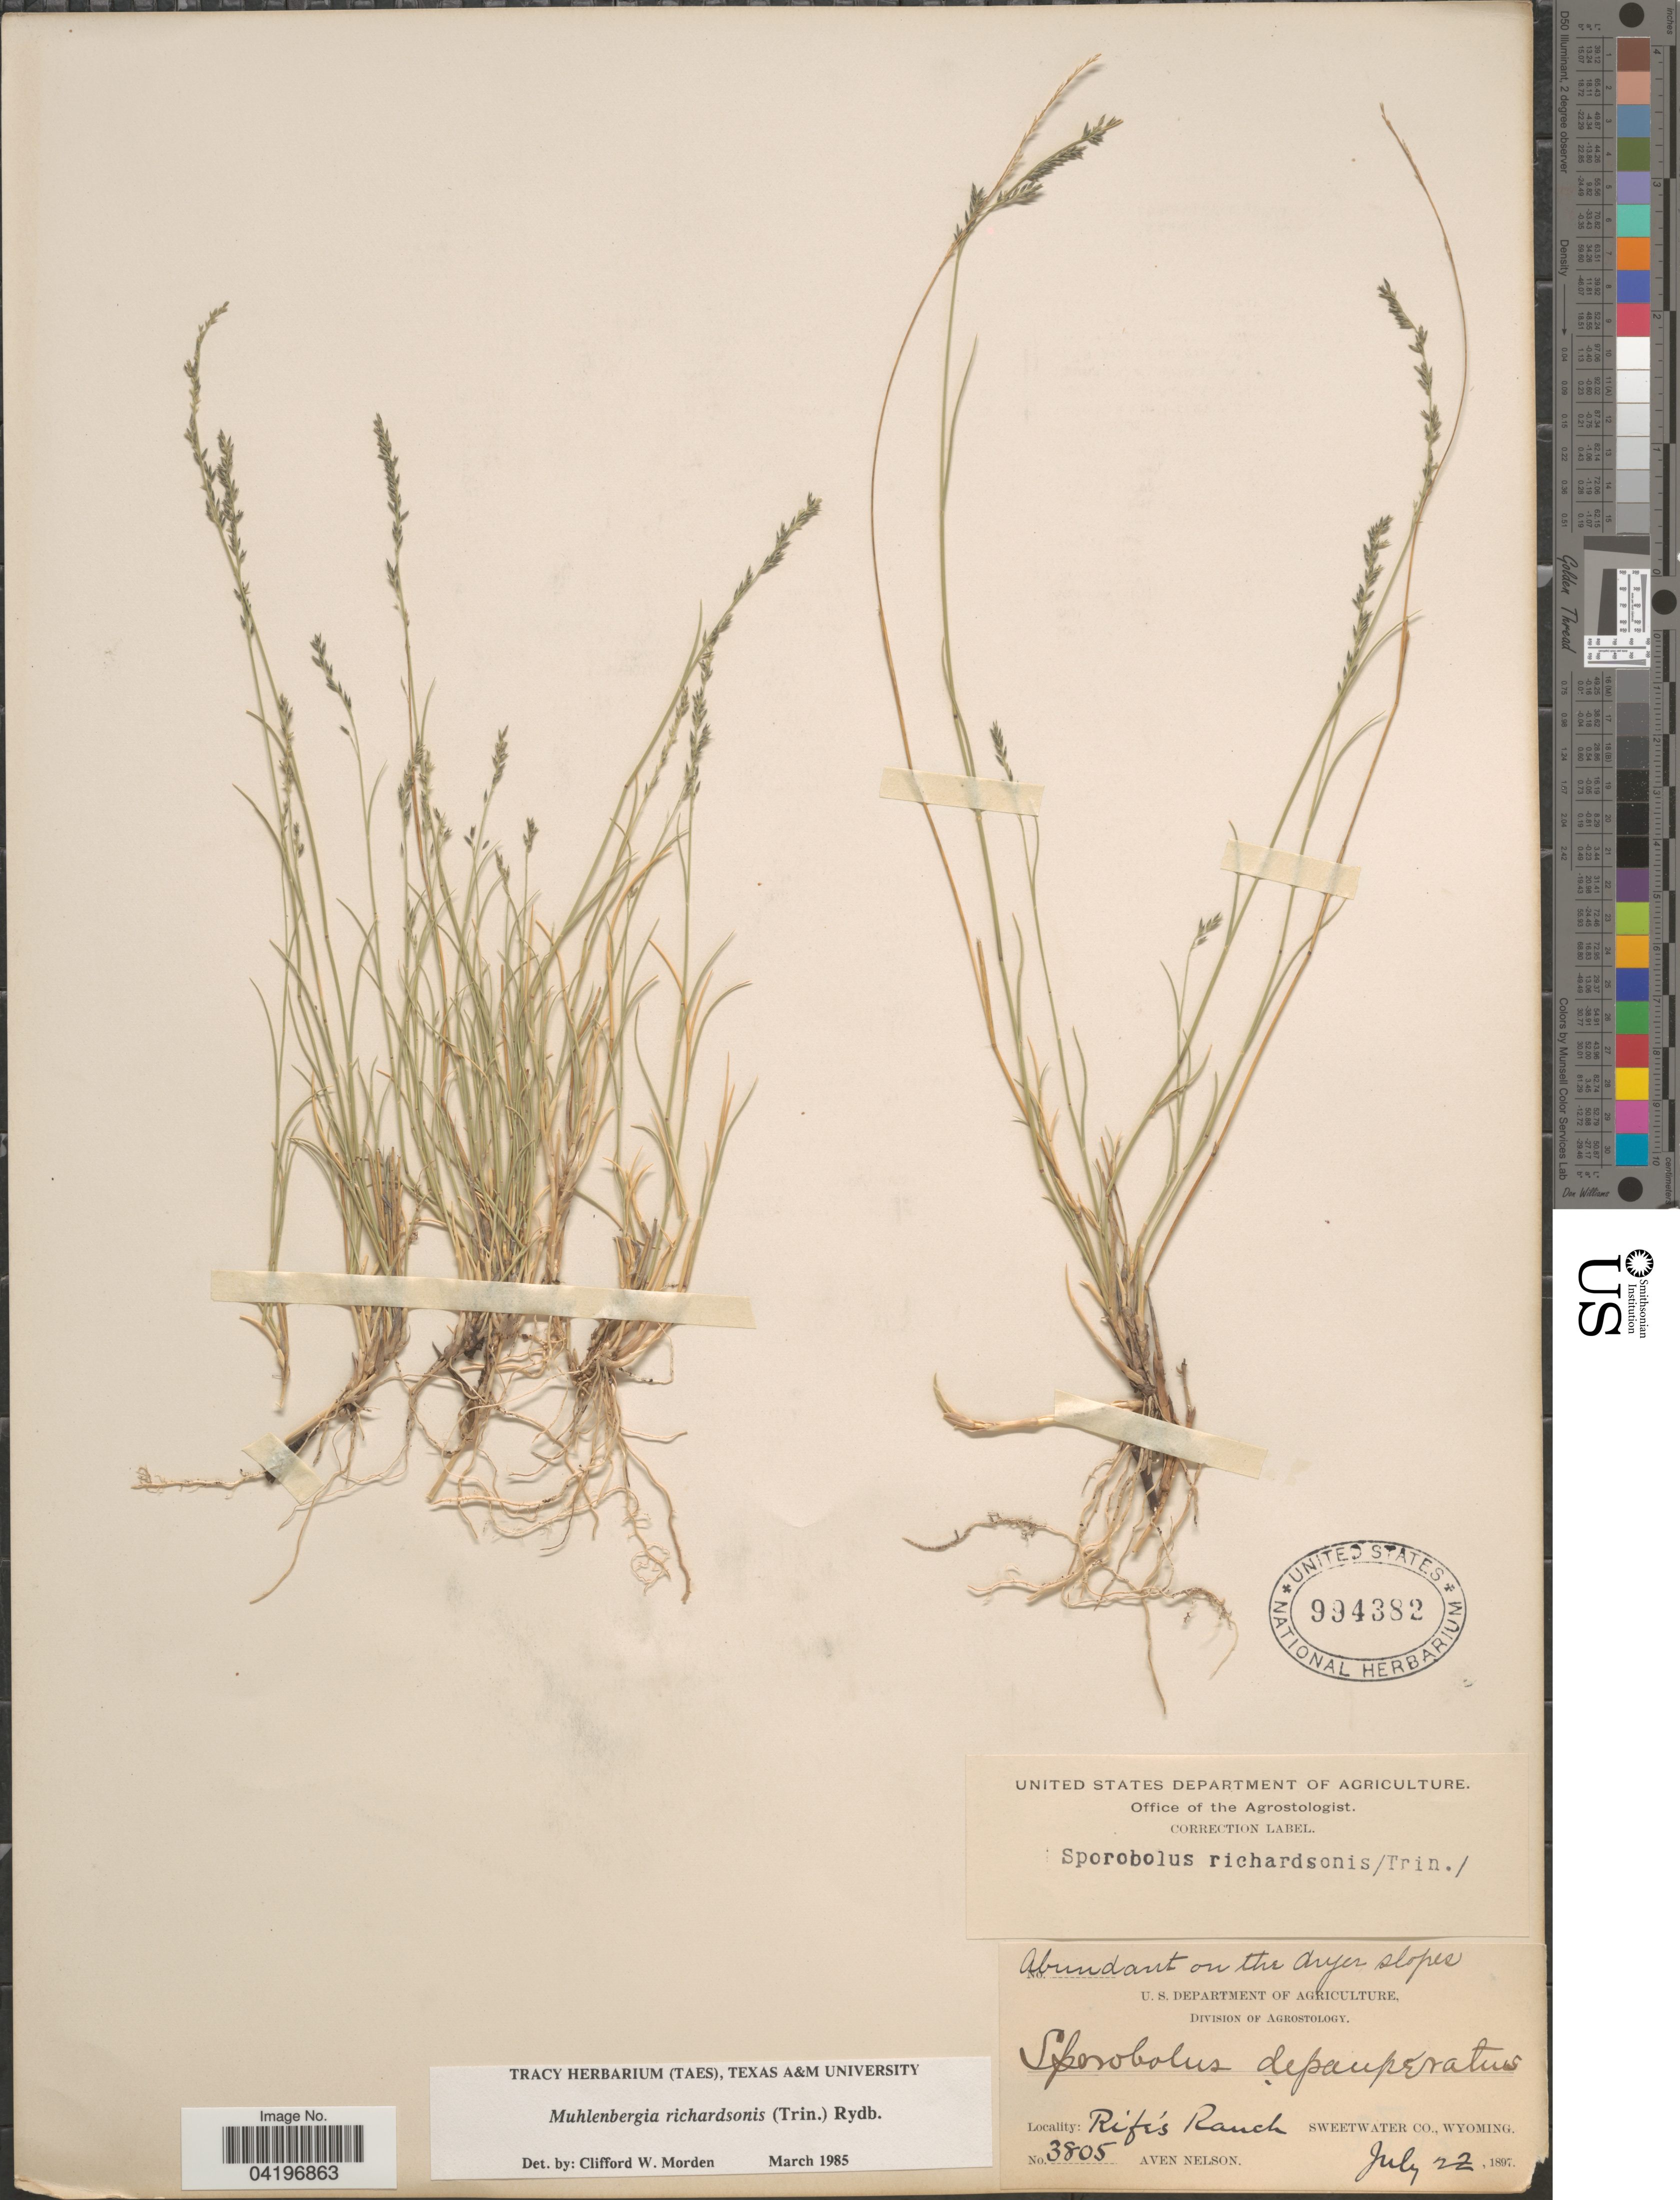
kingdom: Plantae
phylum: Tracheophyta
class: Liliopsida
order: Poales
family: Poaceae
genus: Muhlenbergia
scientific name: Muhlenbergia richardsonis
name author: (Trin.) Rydb.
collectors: A. Nelson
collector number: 3805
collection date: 1897-07-22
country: United States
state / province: Wyoming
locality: Rife's Ranch. Sweetwater Co.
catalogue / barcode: US 994382